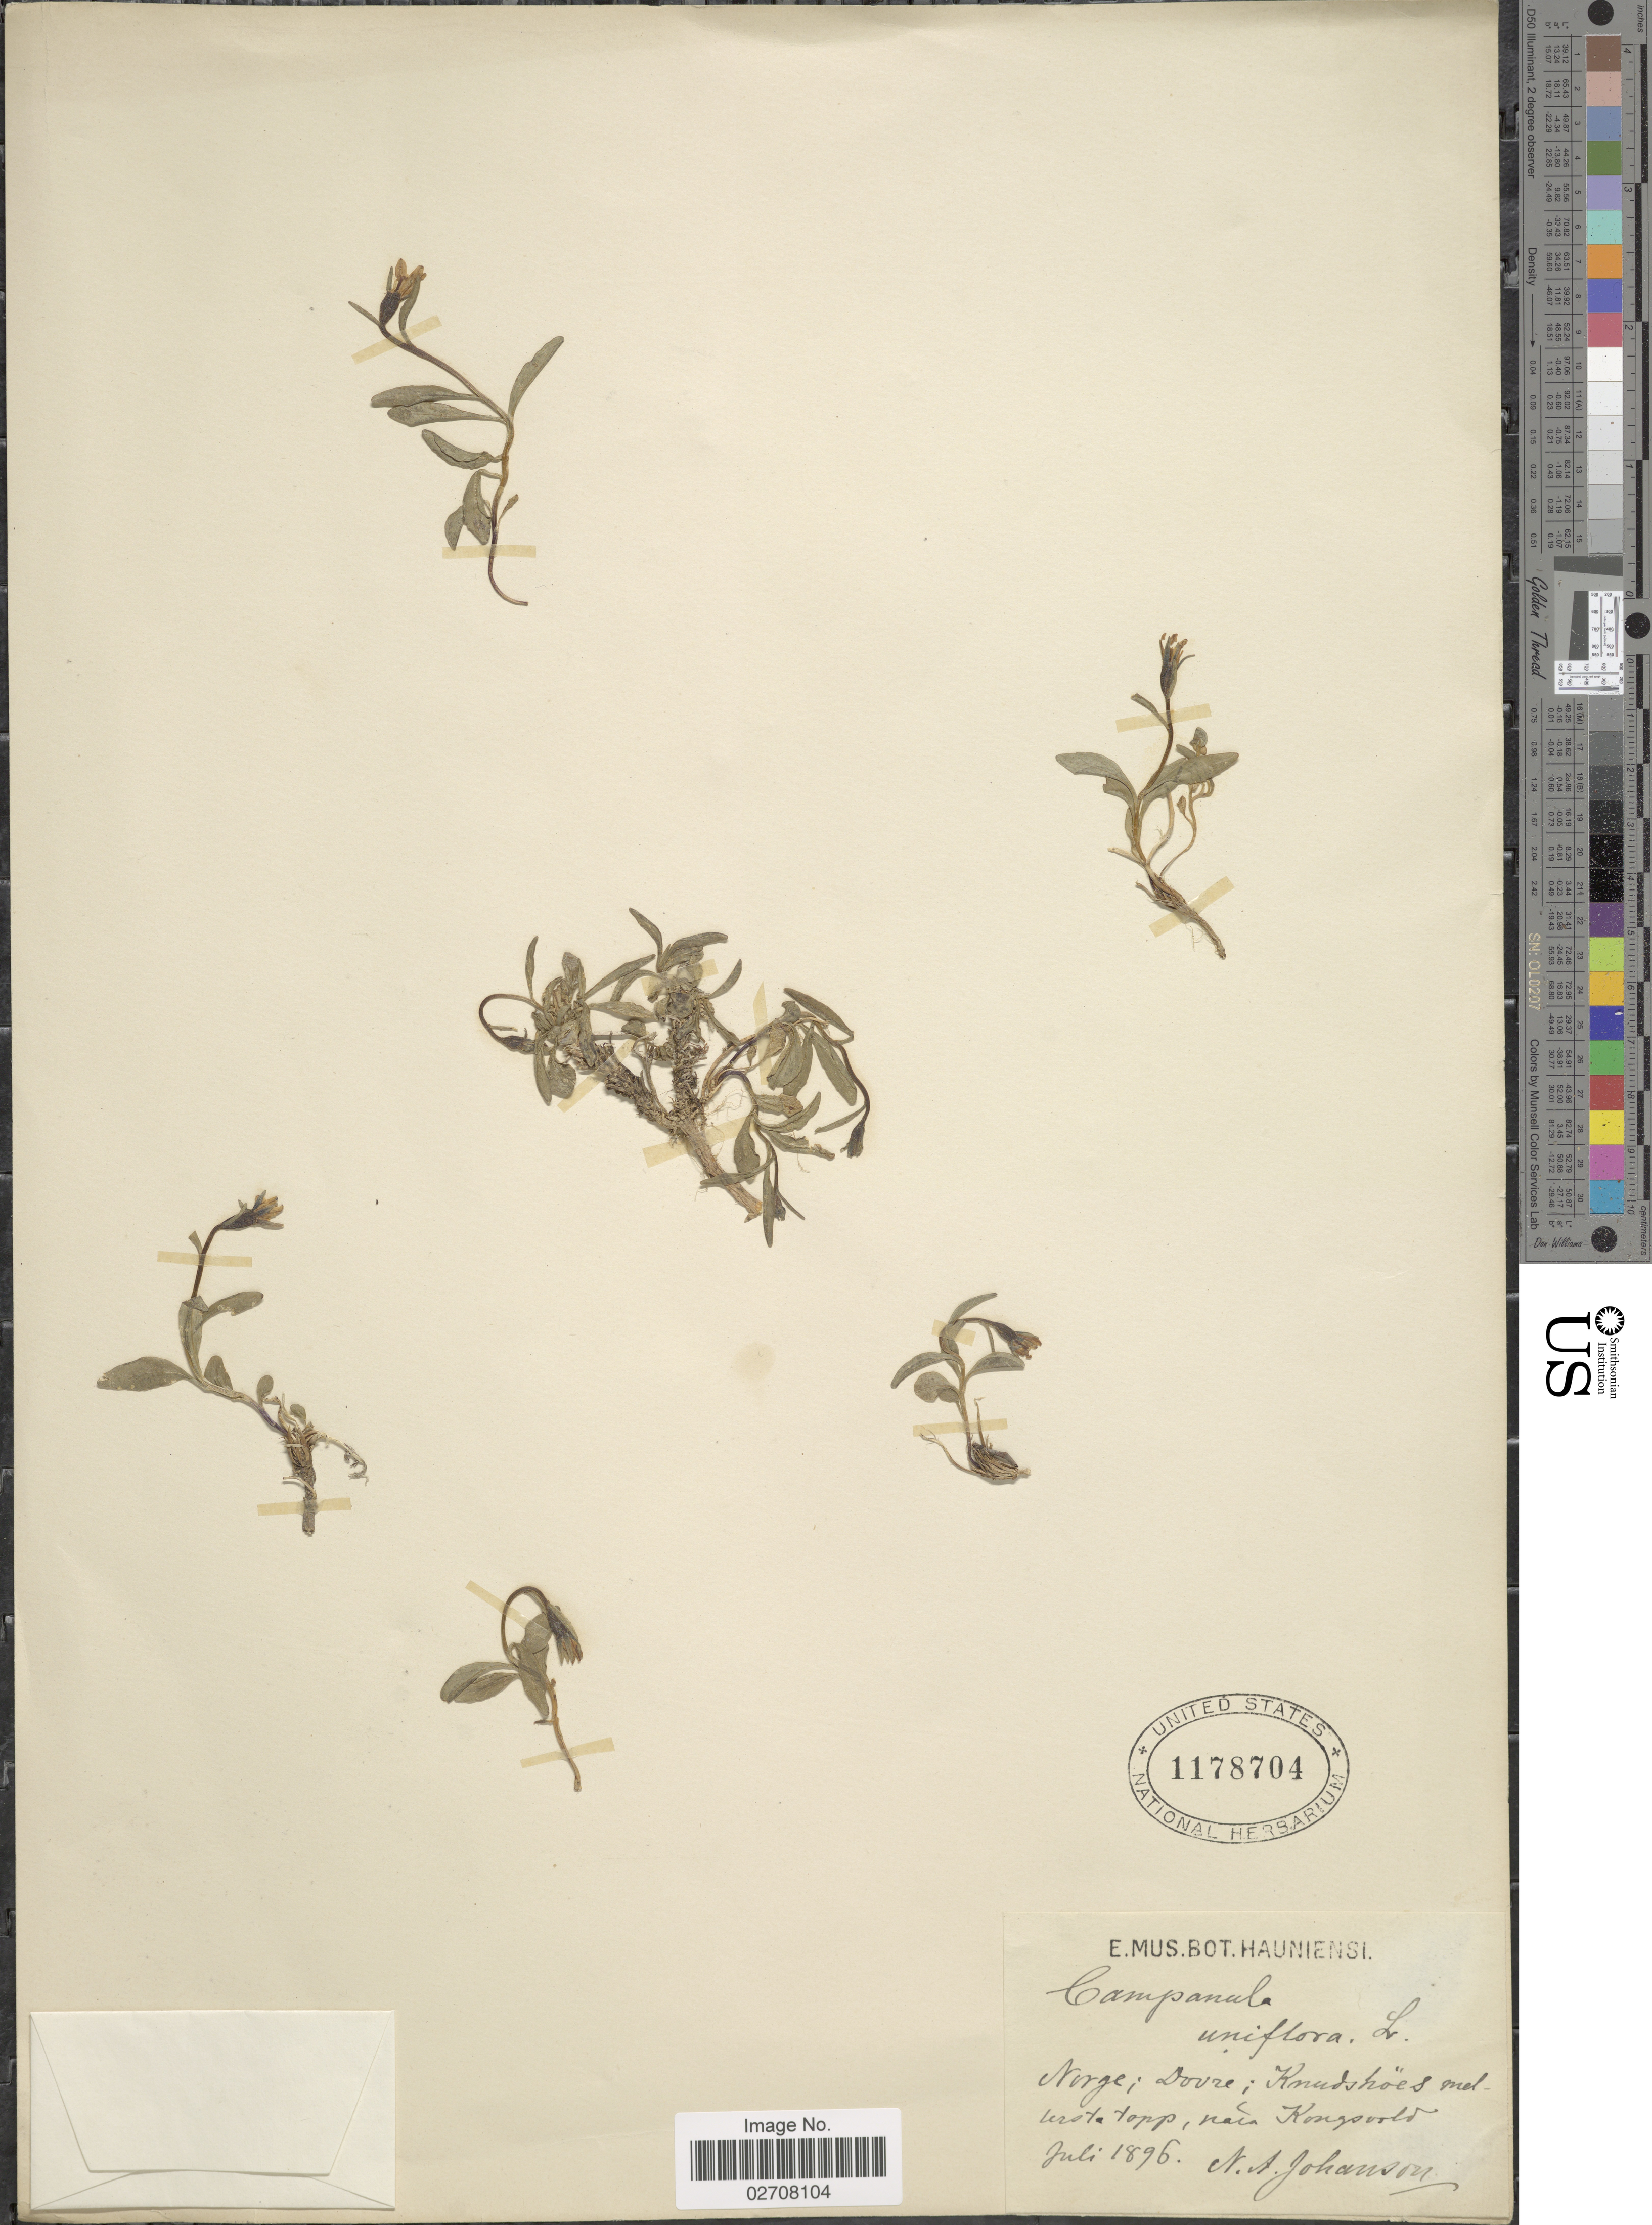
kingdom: Plantae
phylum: Tracheophyta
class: Magnoliopsida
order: Asterales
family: Campanulaceae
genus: Campanula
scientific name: Campanula uniflora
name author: L.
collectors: N. Johanson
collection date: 1896-07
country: Norway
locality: Norge; Dovre; Knudshoes mellersta topp, nair Kongsvoll.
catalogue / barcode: US 1178704